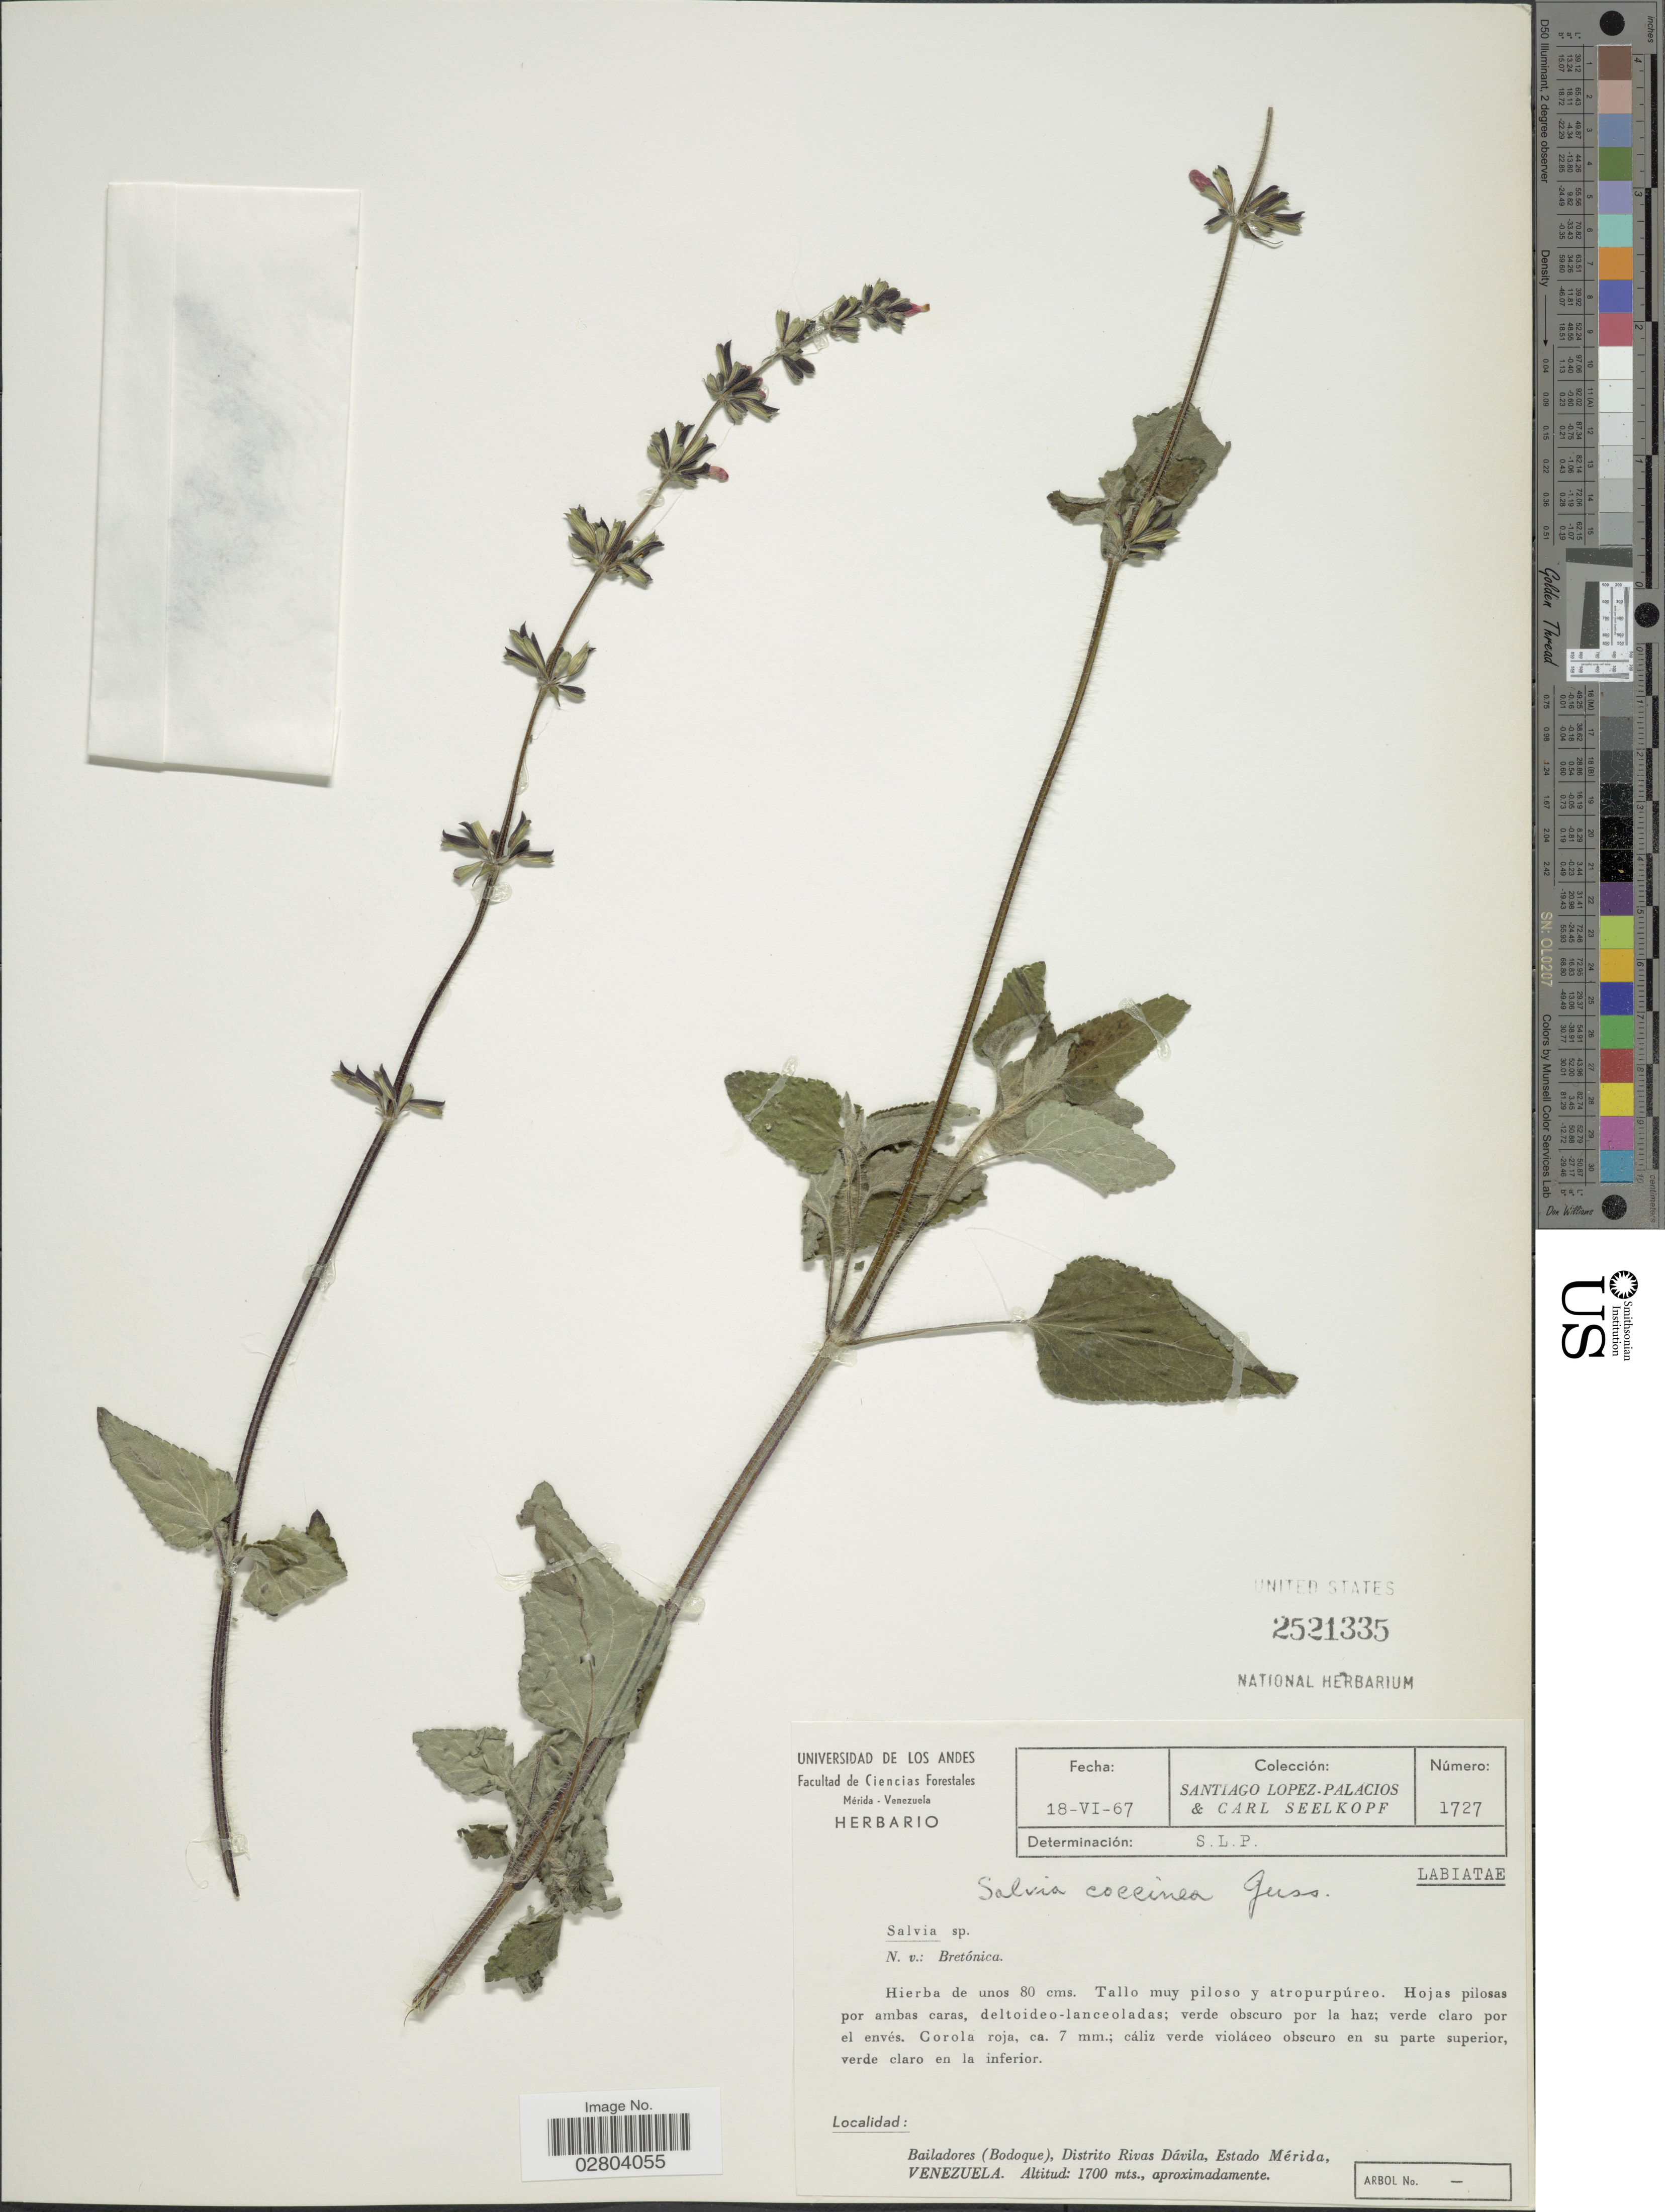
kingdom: Plantae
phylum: Tracheophyta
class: Magnoliopsida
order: Lamiales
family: Lamiaceae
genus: Salvia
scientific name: Salvia coccinea 'Naples Lavender'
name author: L. f. ex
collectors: S. López-Palacios & C. Seelkopf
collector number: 1727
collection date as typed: Transcribed d/m/y: 18/6/67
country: Venezuela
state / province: Mérida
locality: Bailadores (Bodoque), Distrito Rivas Dávila.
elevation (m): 1700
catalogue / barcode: US 2521335